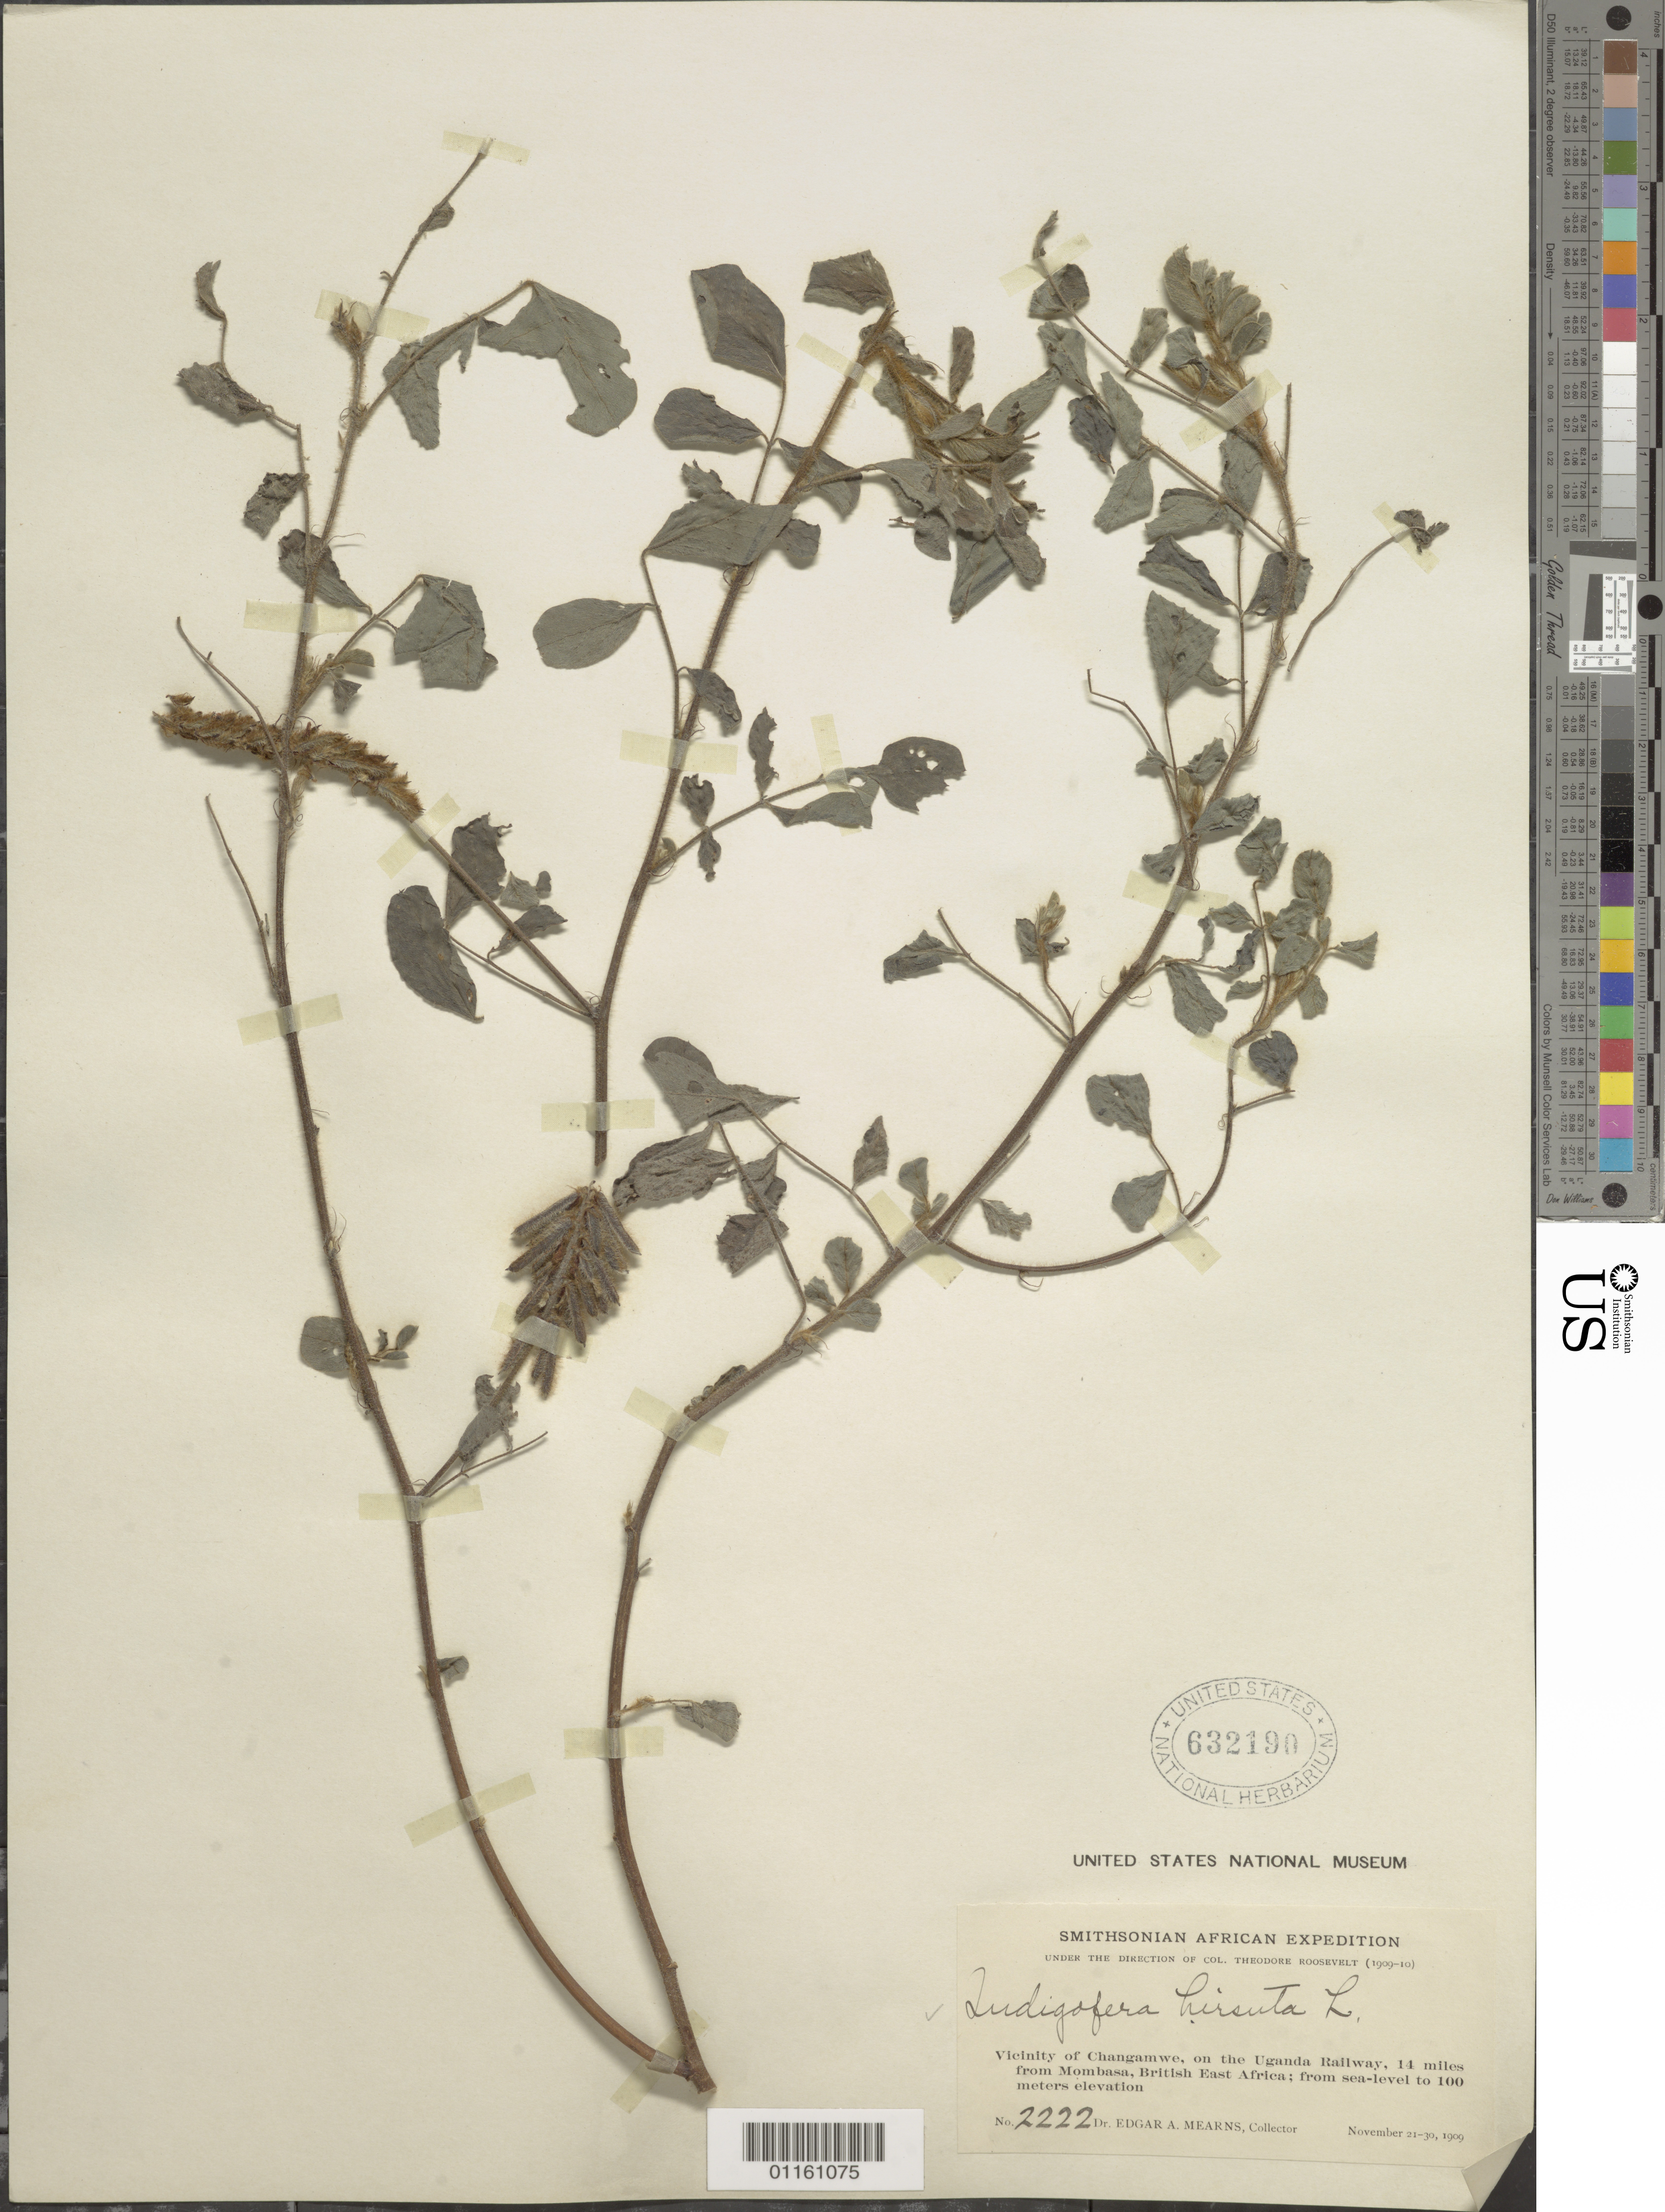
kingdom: Plantae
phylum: Tracheophyta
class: Magnoliopsida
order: Fabales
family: Fabaceae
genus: Indigofera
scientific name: Indigofera hirsuta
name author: L.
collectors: E. A. Mearns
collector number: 2222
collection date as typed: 21 Nov 1909 to 30 Nov 1909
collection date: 1909-11-21/1909-11-30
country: Uganda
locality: Vicinity of Changamwe, on the Uganda railway, 14 mi from Mombasa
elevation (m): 0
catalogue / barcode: US 632190